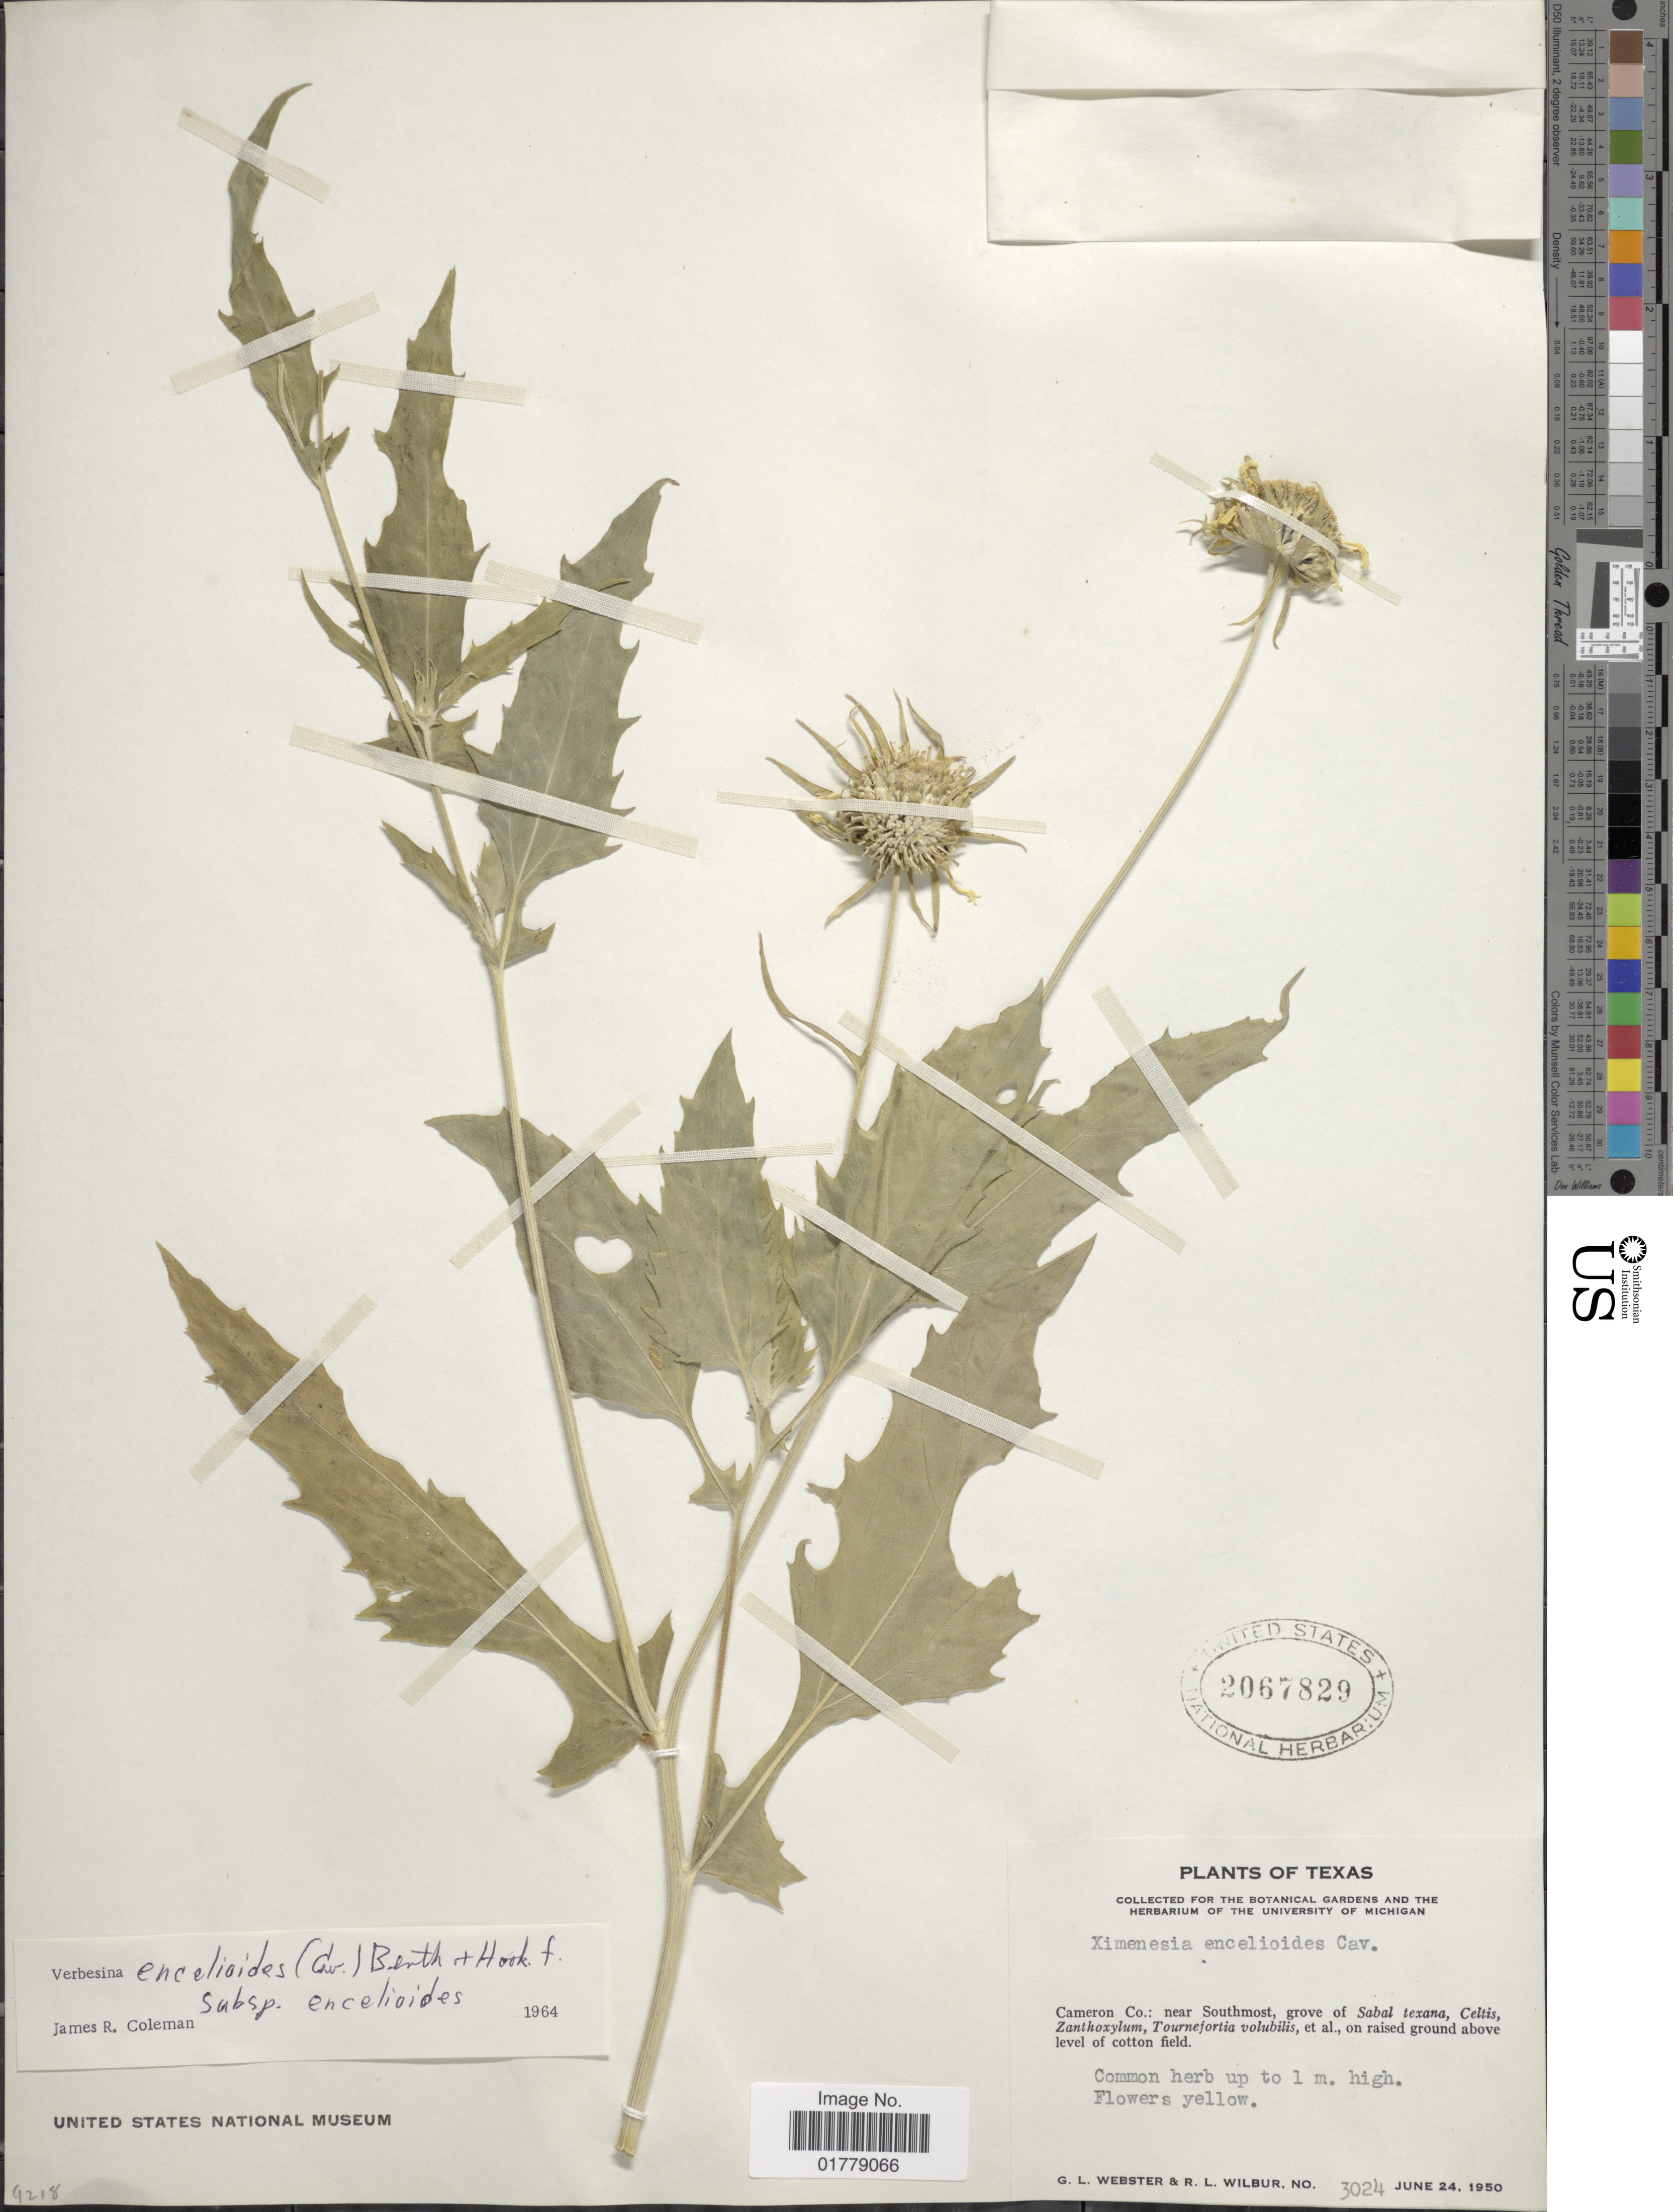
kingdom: Plantae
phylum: Tracheophyta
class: Magnoliopsida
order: Asterales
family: Asteraceae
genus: Verbesina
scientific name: Verbesina encelioides subsp. encelioides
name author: (Cav.) Benth. & Hook.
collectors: G. L. Webster & R. L. Wilbur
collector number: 3024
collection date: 1950-06-24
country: United States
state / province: Texas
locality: Cameron Co.: near Southmost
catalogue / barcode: US 2067829